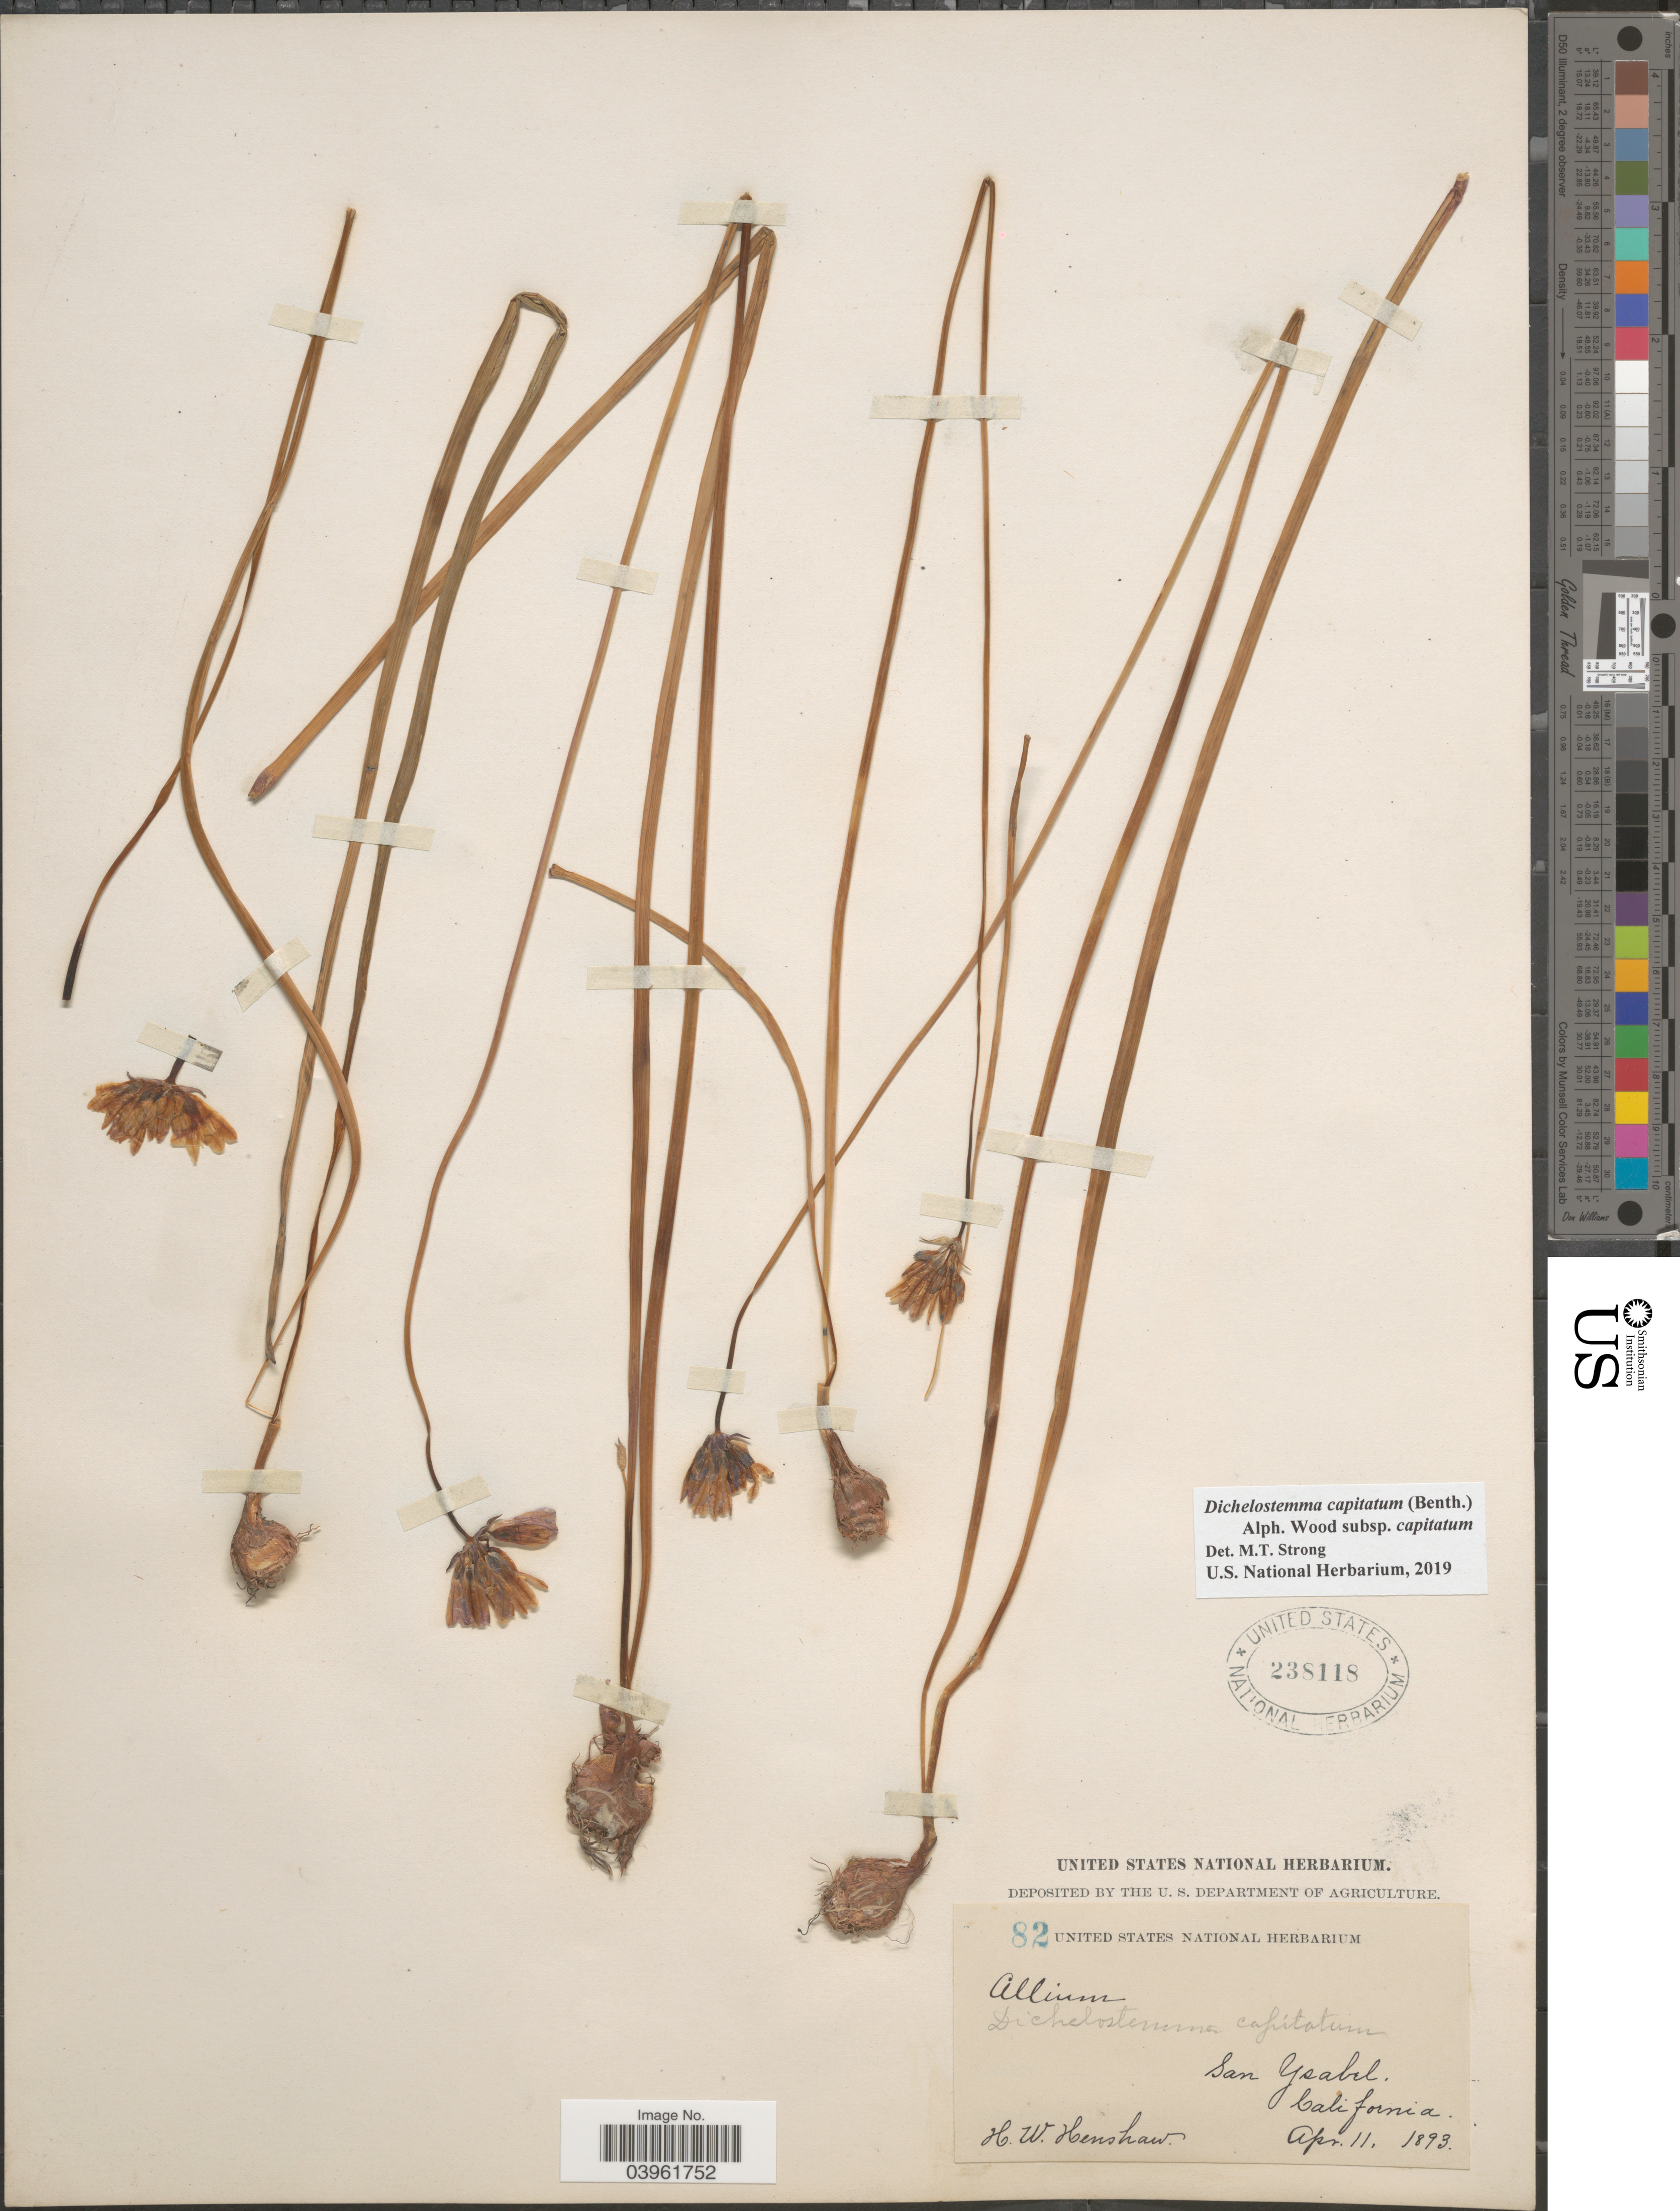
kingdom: Plantae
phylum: Tracheophyta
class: Liliopsida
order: Asparagales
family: Asparagaceae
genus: Dichelostemma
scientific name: Dichelostemma capitatum subsp. capitatum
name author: (Benth.) Alph. Wood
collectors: H. Henshaw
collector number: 82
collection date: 1893-04-11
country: United States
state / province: California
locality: San Ysabel.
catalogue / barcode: US 238118